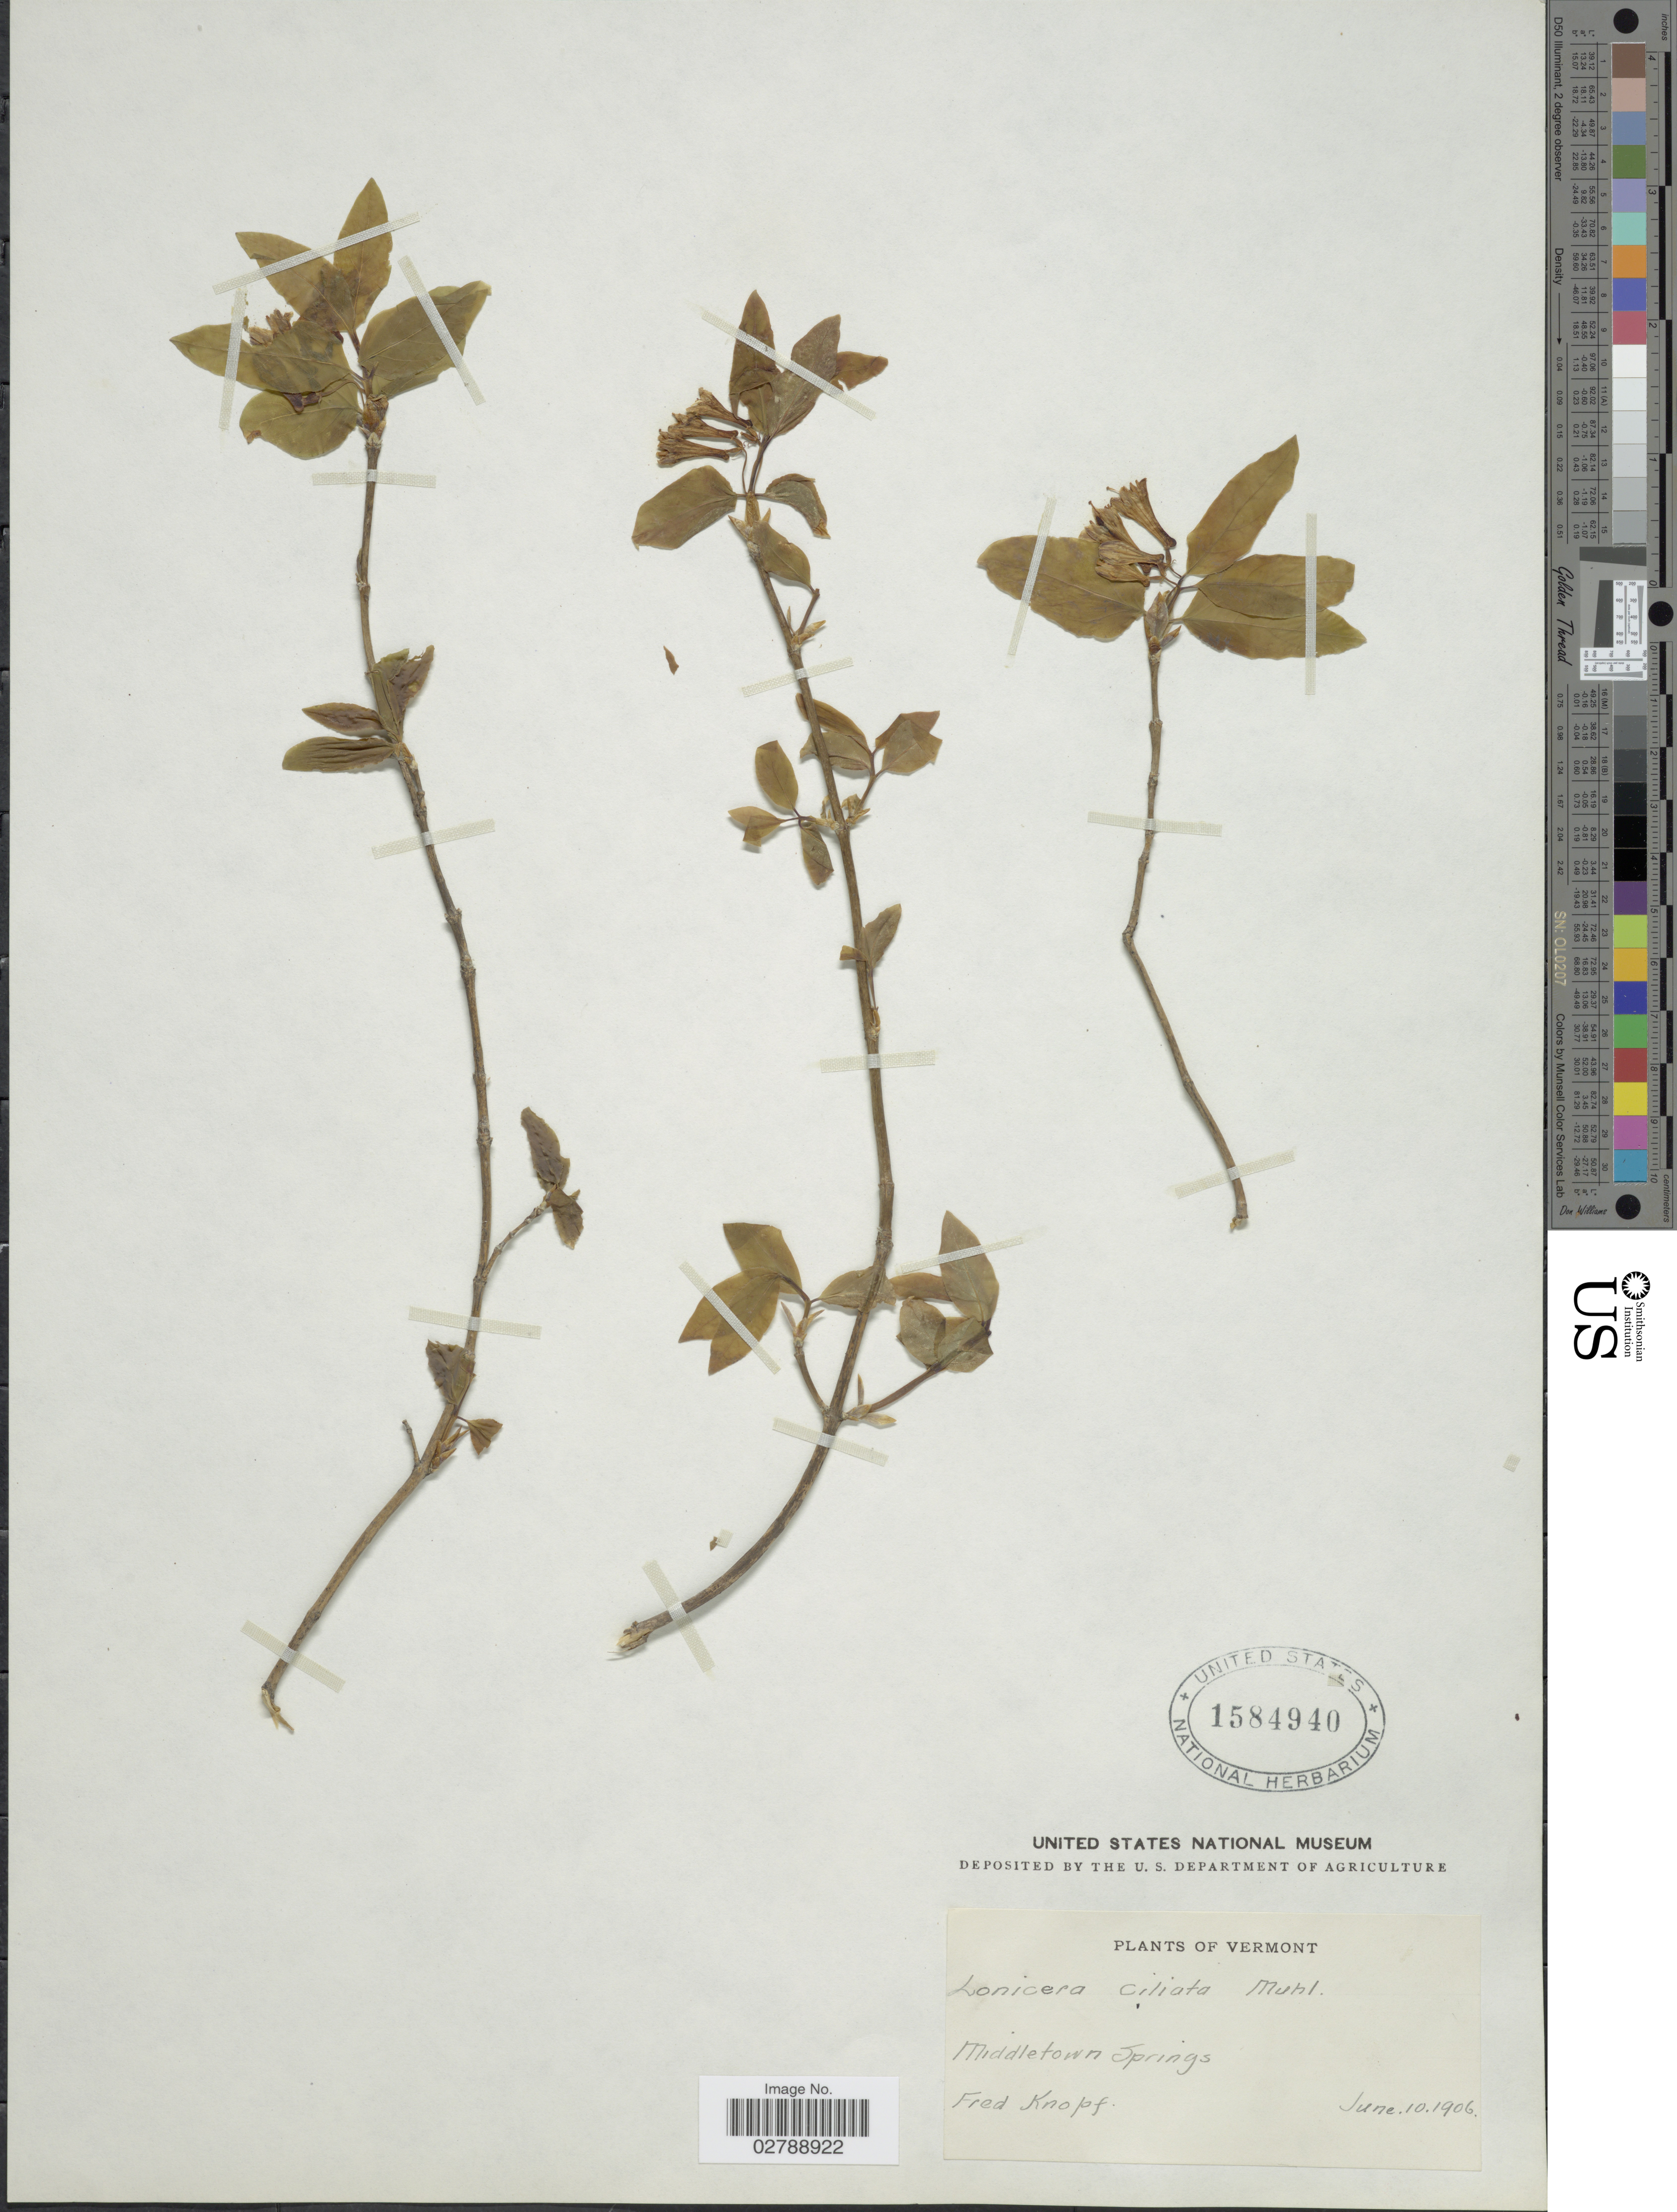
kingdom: Plantae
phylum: Tracheophyta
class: Magnoliopsida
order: Dipsacales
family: Caprifoliaceae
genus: Lonicera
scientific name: Lonicera canadensis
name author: Bartram & W. Bartram ex Marshall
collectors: F. Knopf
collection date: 1906-06-10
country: United States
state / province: Vermont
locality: Middletown Springs.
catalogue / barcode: US 1584940